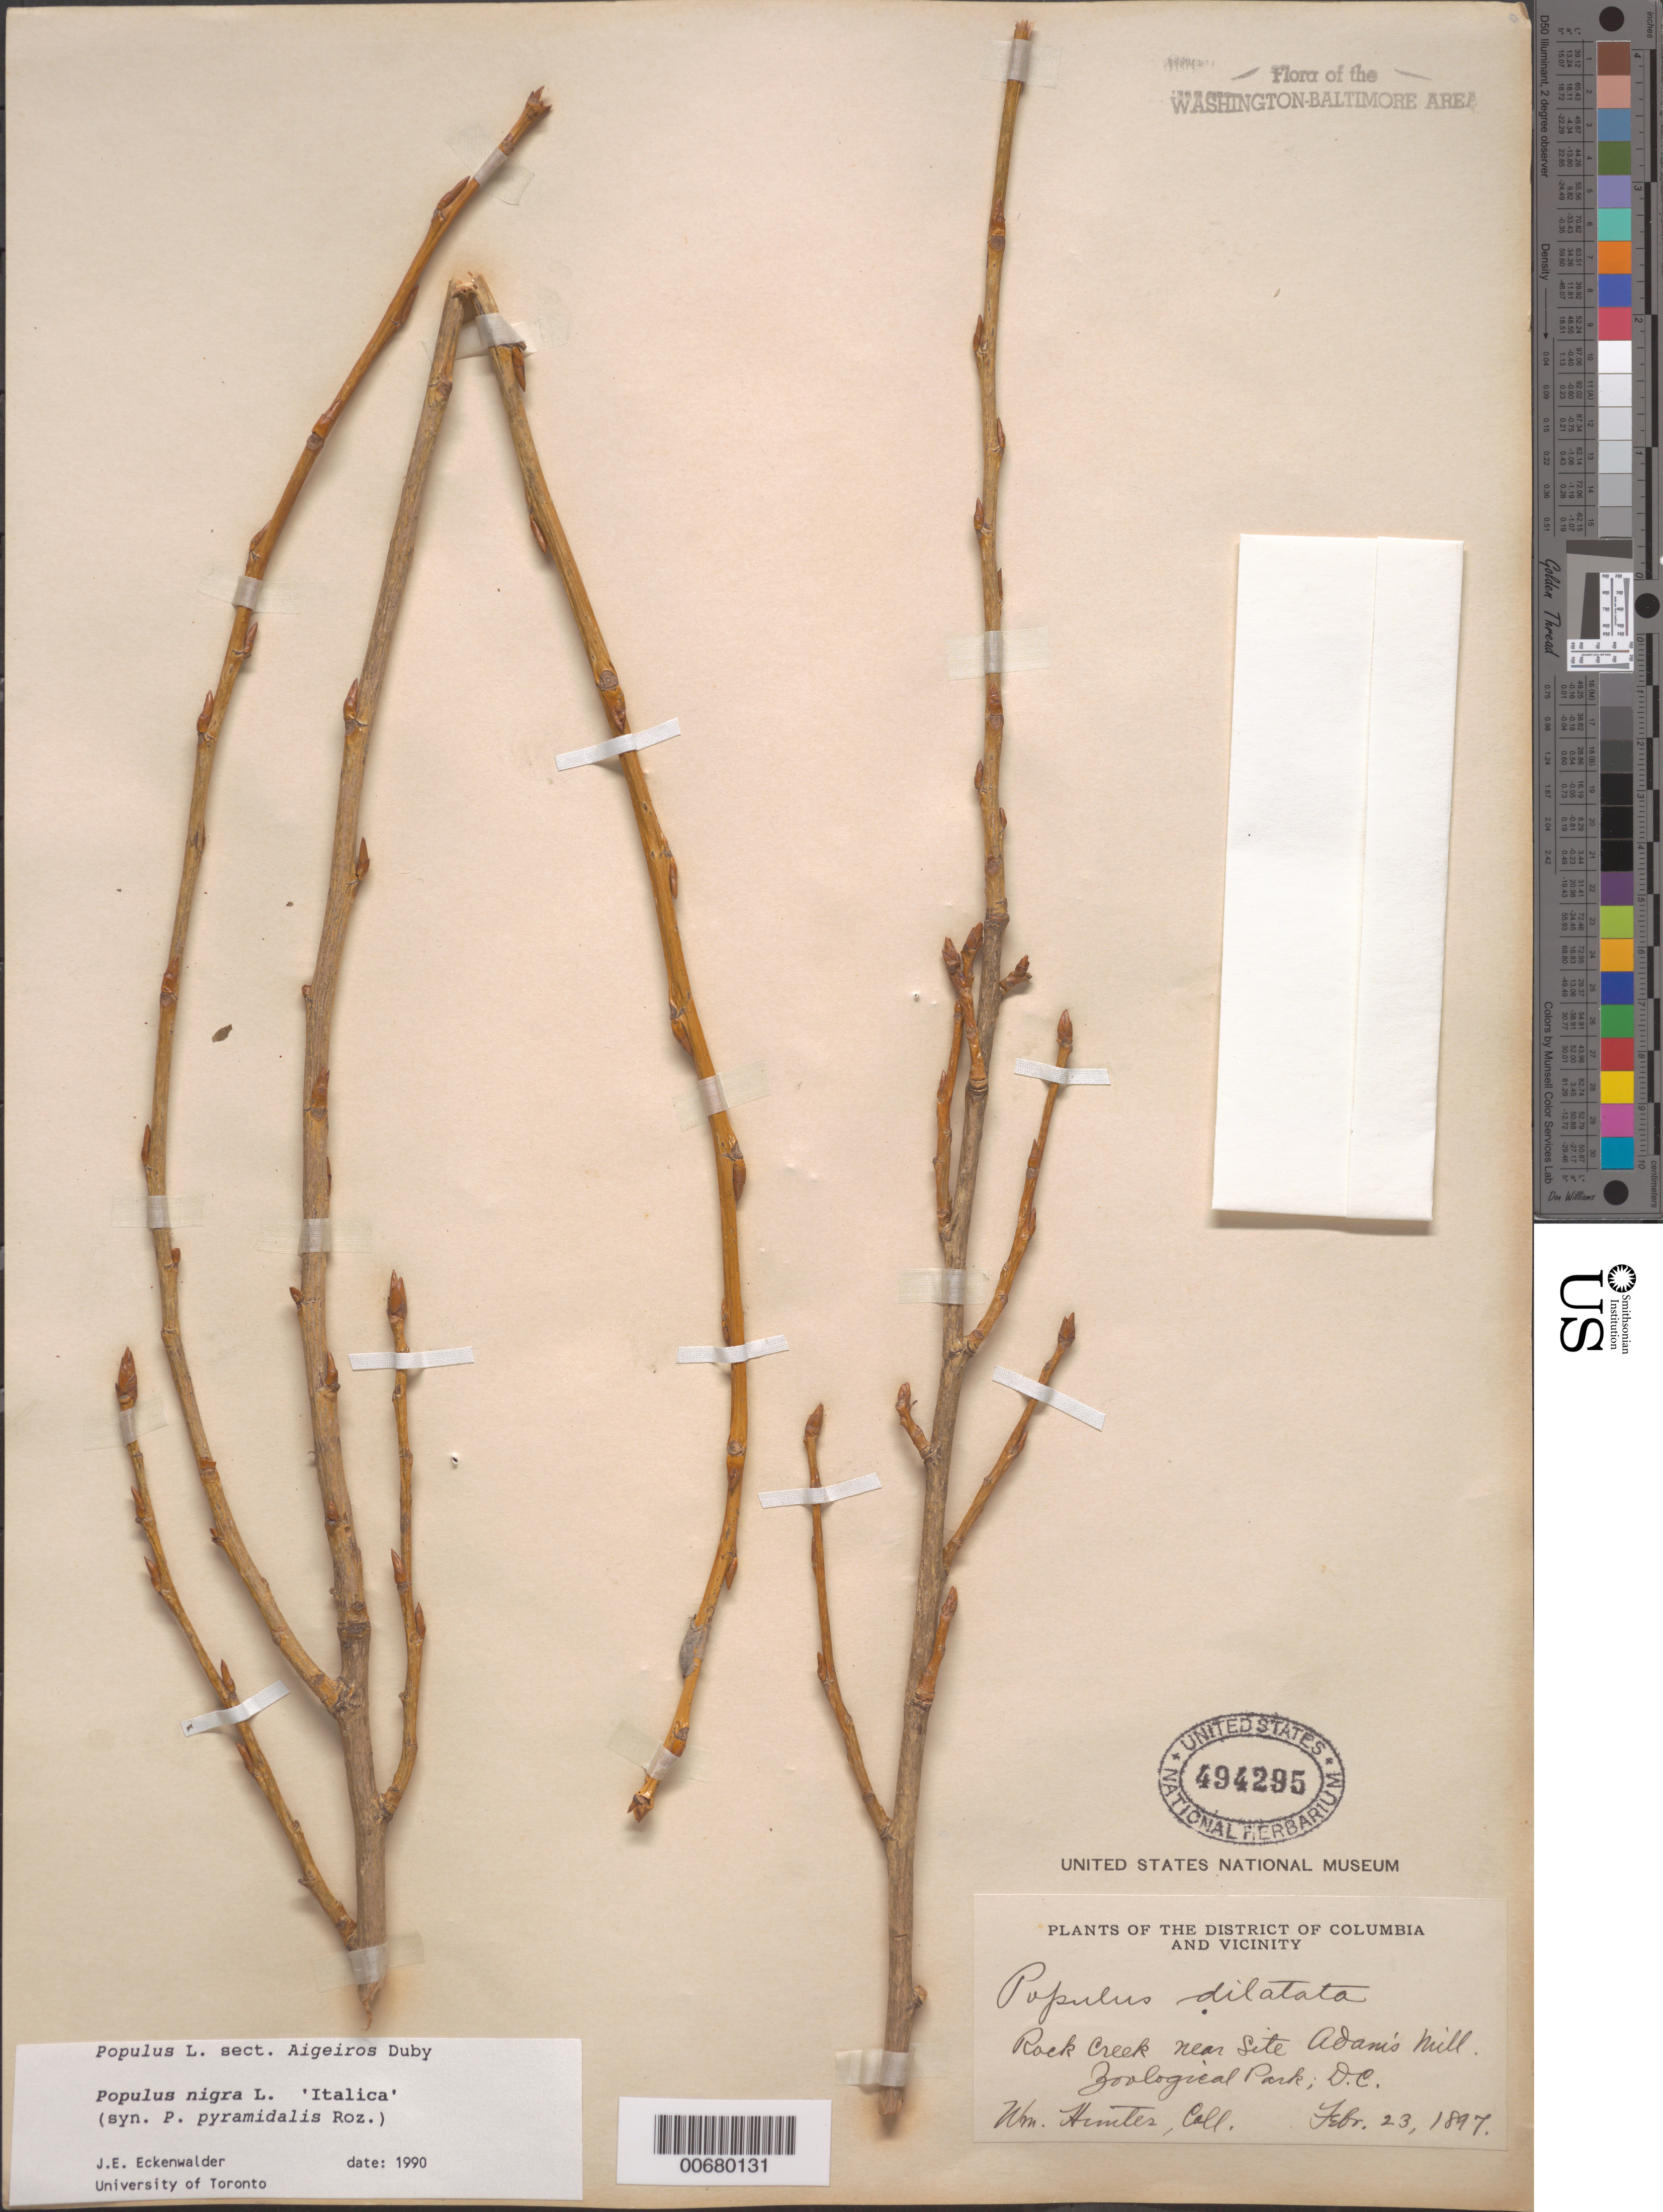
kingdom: Plantae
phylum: Tracheophyta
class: Magnoliopsida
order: Malpighiales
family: Salicaceae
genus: Populus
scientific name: Populus nigra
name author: L.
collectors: W. Hunter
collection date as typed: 23 Feb 1897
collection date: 1897-02-23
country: United States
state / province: District of Columbia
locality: opposite Adams Mill Site, Zoological Park Rock Creek Park & vicinity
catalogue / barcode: US 494295